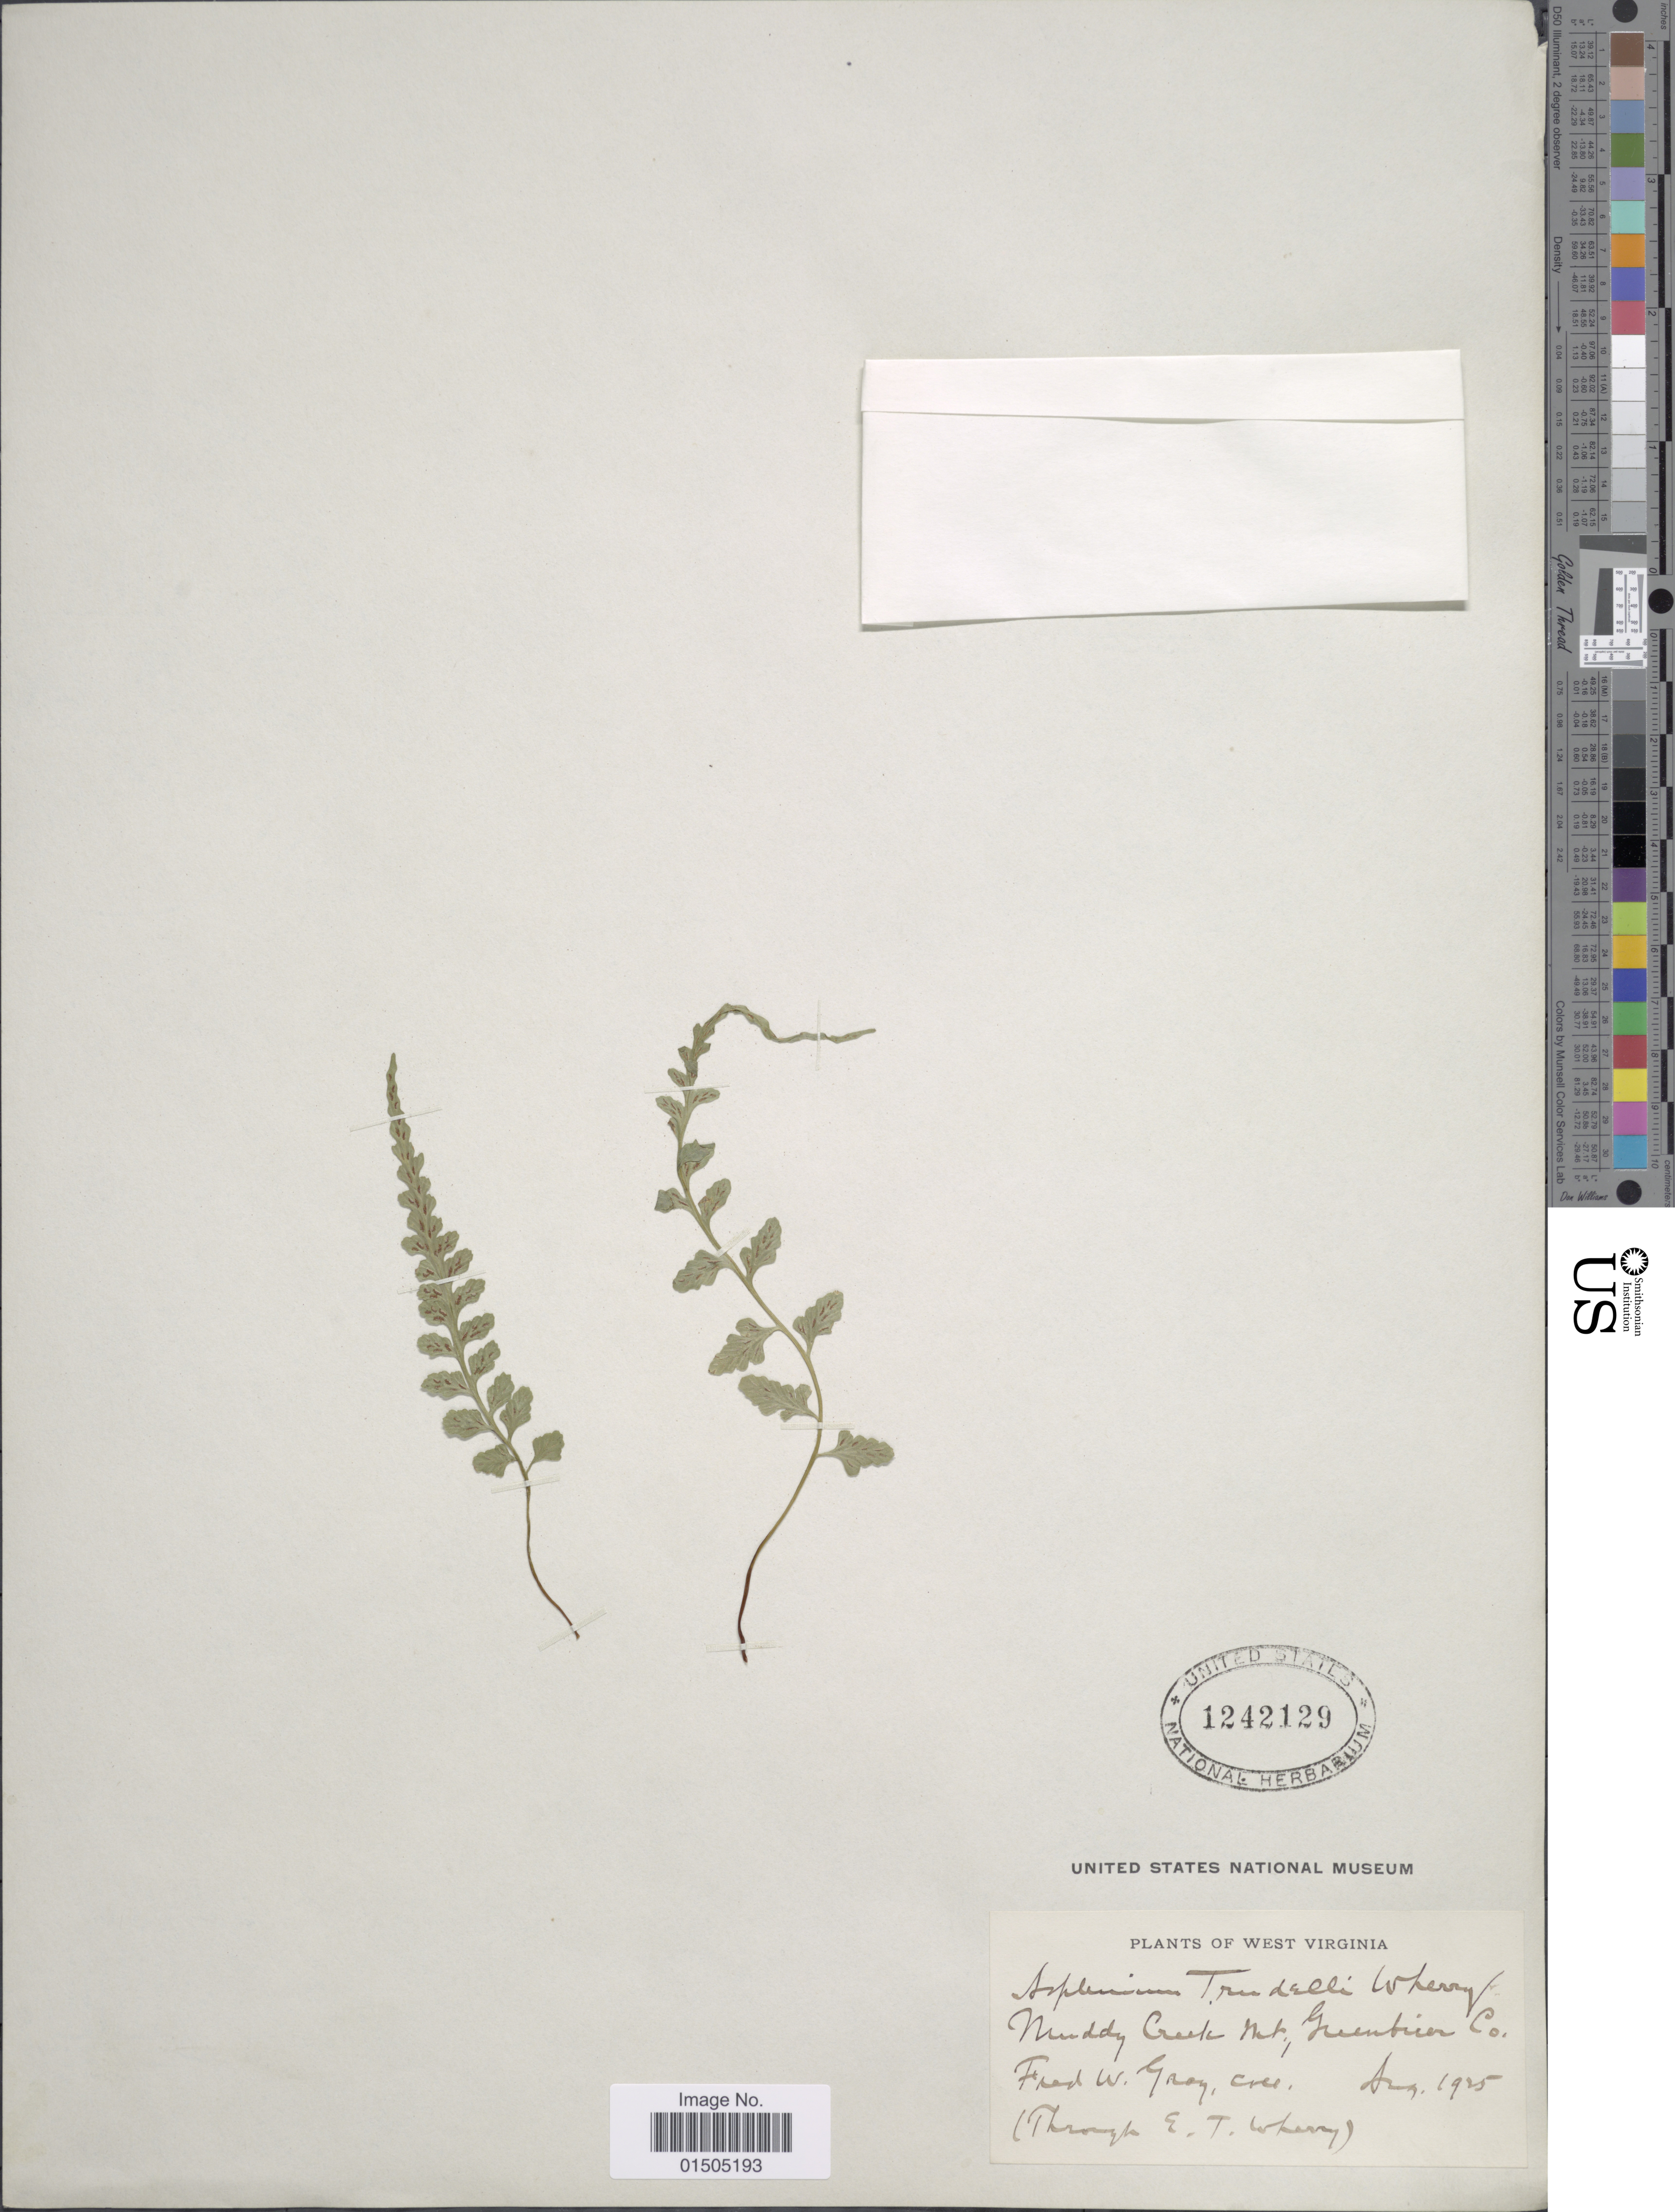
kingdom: Plantae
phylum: Tracheophyta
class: Polypodiopsida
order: Polypodiales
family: Aspleniaceae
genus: Asplenium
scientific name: Asplenium x trudellii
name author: Wherry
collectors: F. W. Gray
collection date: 1925-08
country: United States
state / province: West Virginia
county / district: Greenbrier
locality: Muddy Creek Mt., Greenbrier Co.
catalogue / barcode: US 1242129